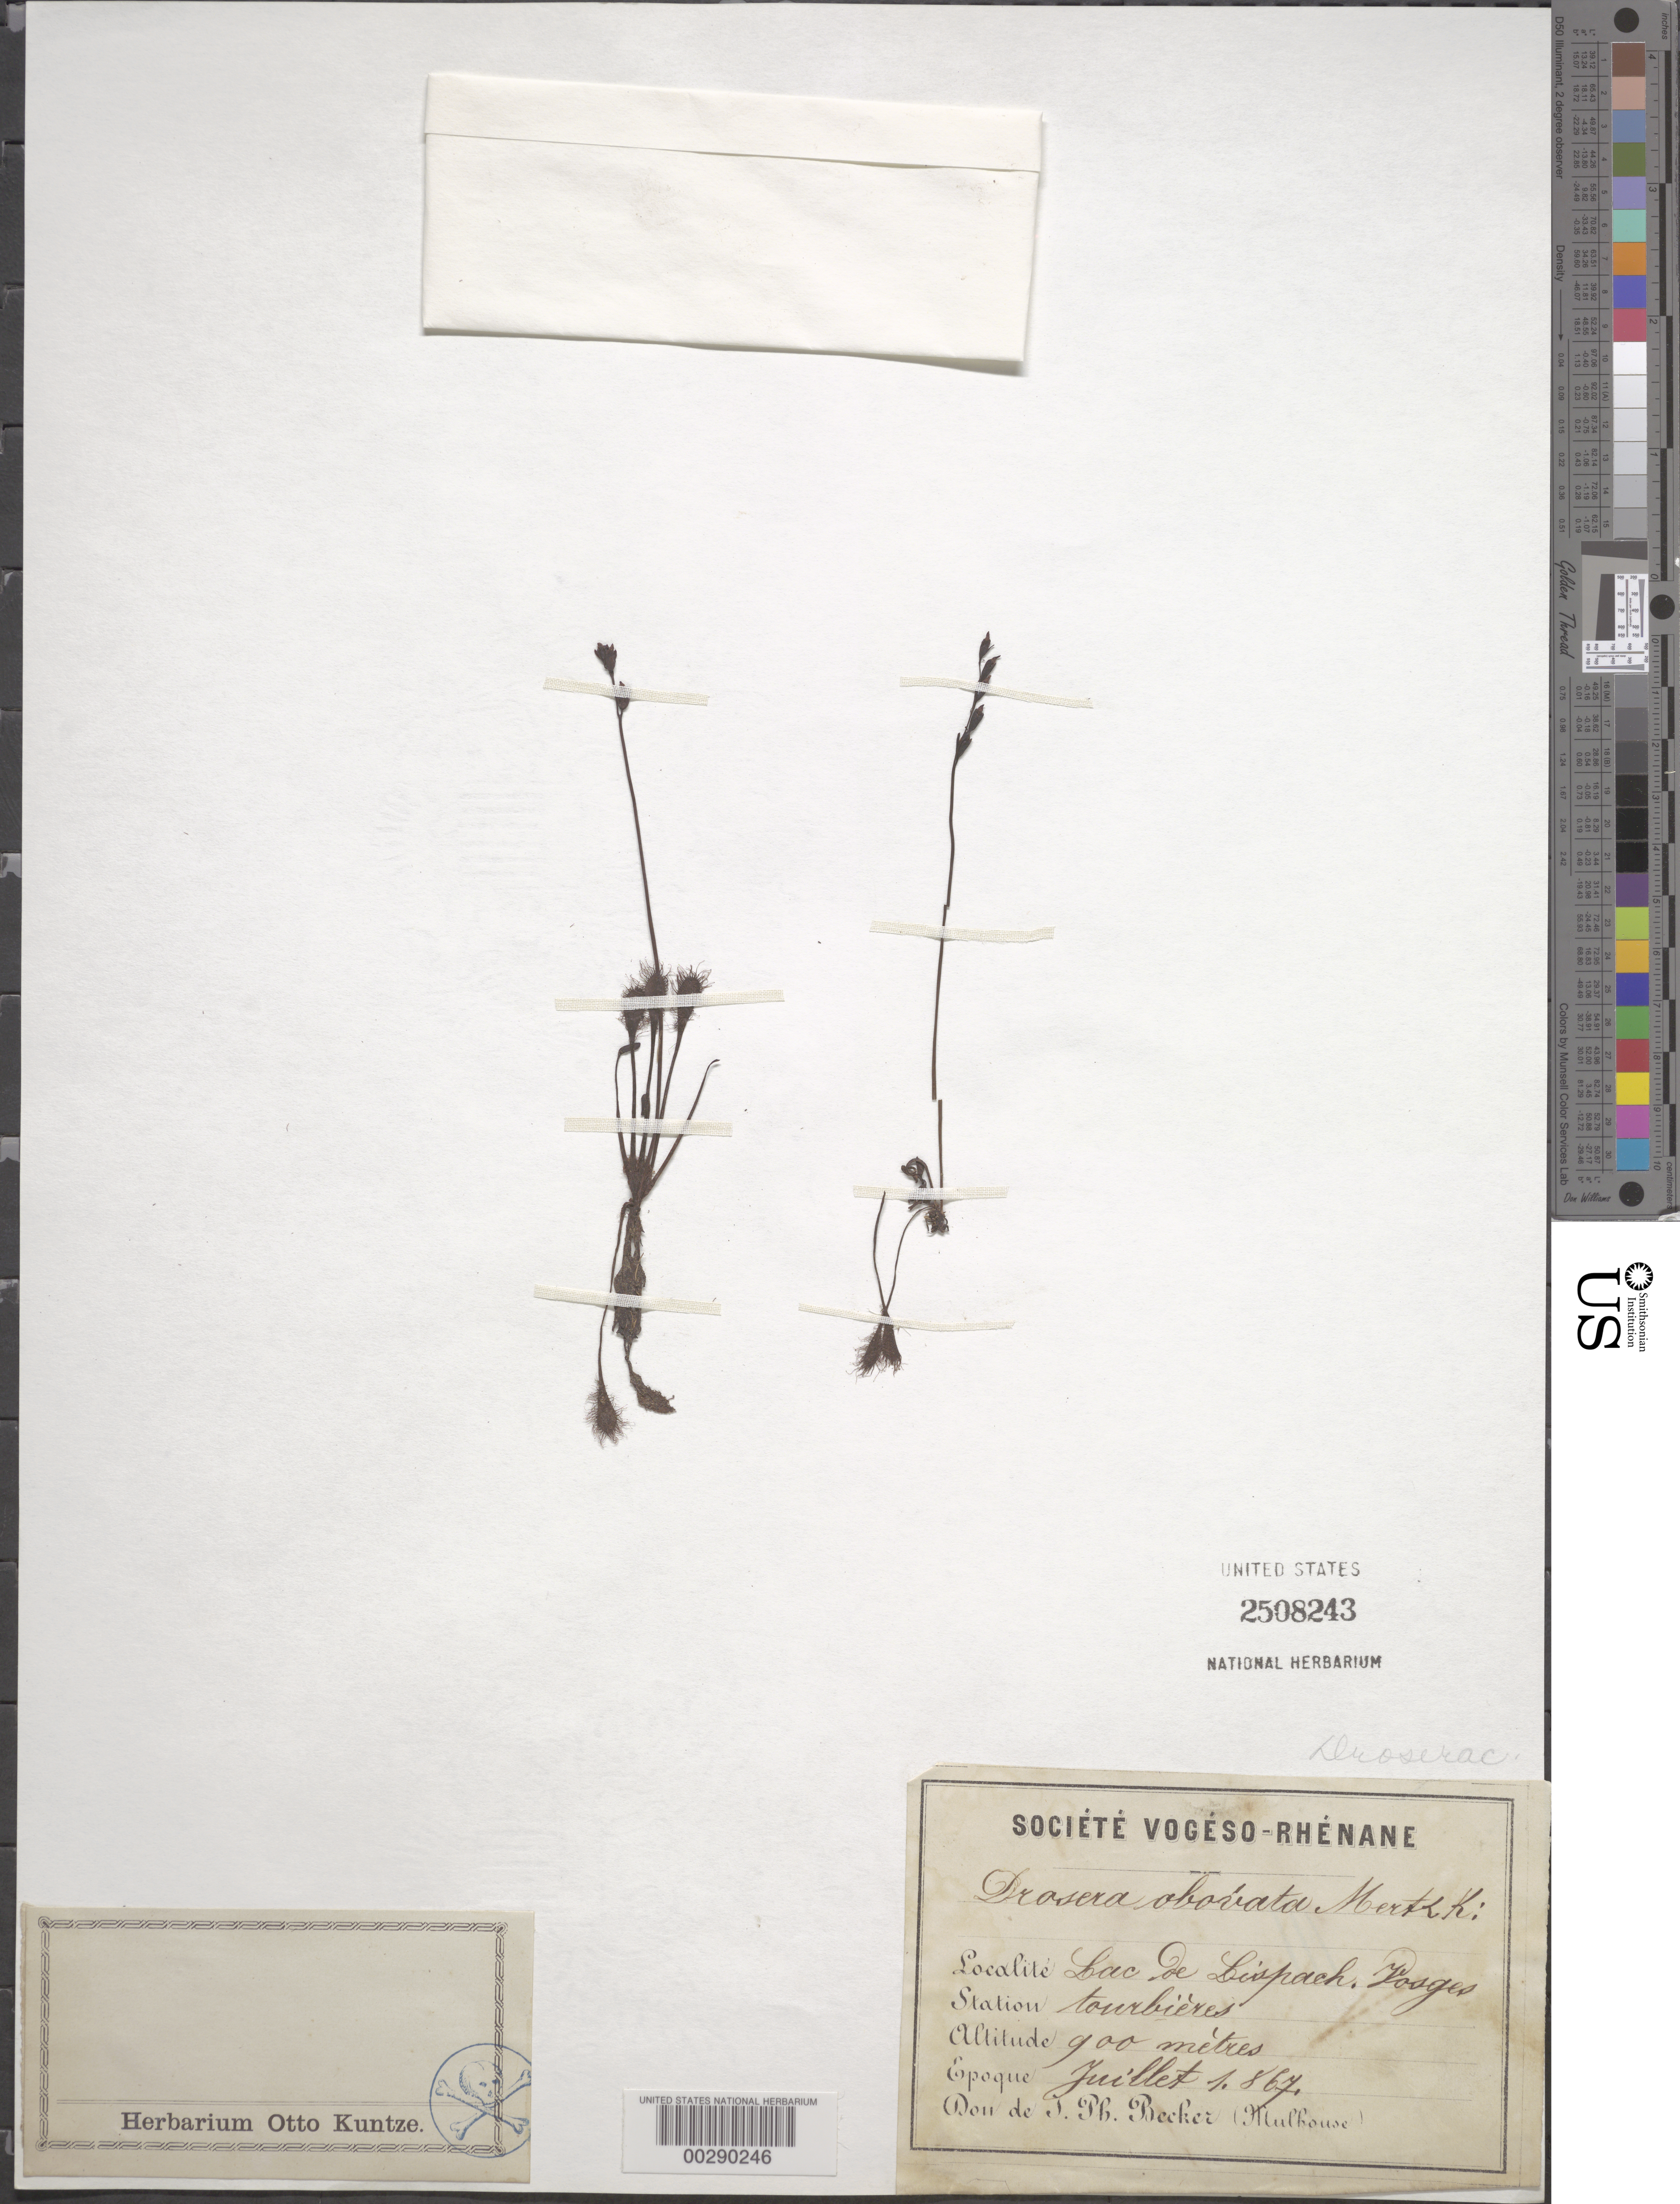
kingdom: Plantae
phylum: Tracheophyta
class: Magnoliopsida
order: Caryophyllales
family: Droseraceae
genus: Drosera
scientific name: Drosera obovata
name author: Mert. & Koch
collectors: T. Becker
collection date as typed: Jul 1867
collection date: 1867-07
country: France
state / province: Grand Est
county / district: Vosges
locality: Lac de lispach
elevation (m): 900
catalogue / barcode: US 2508243